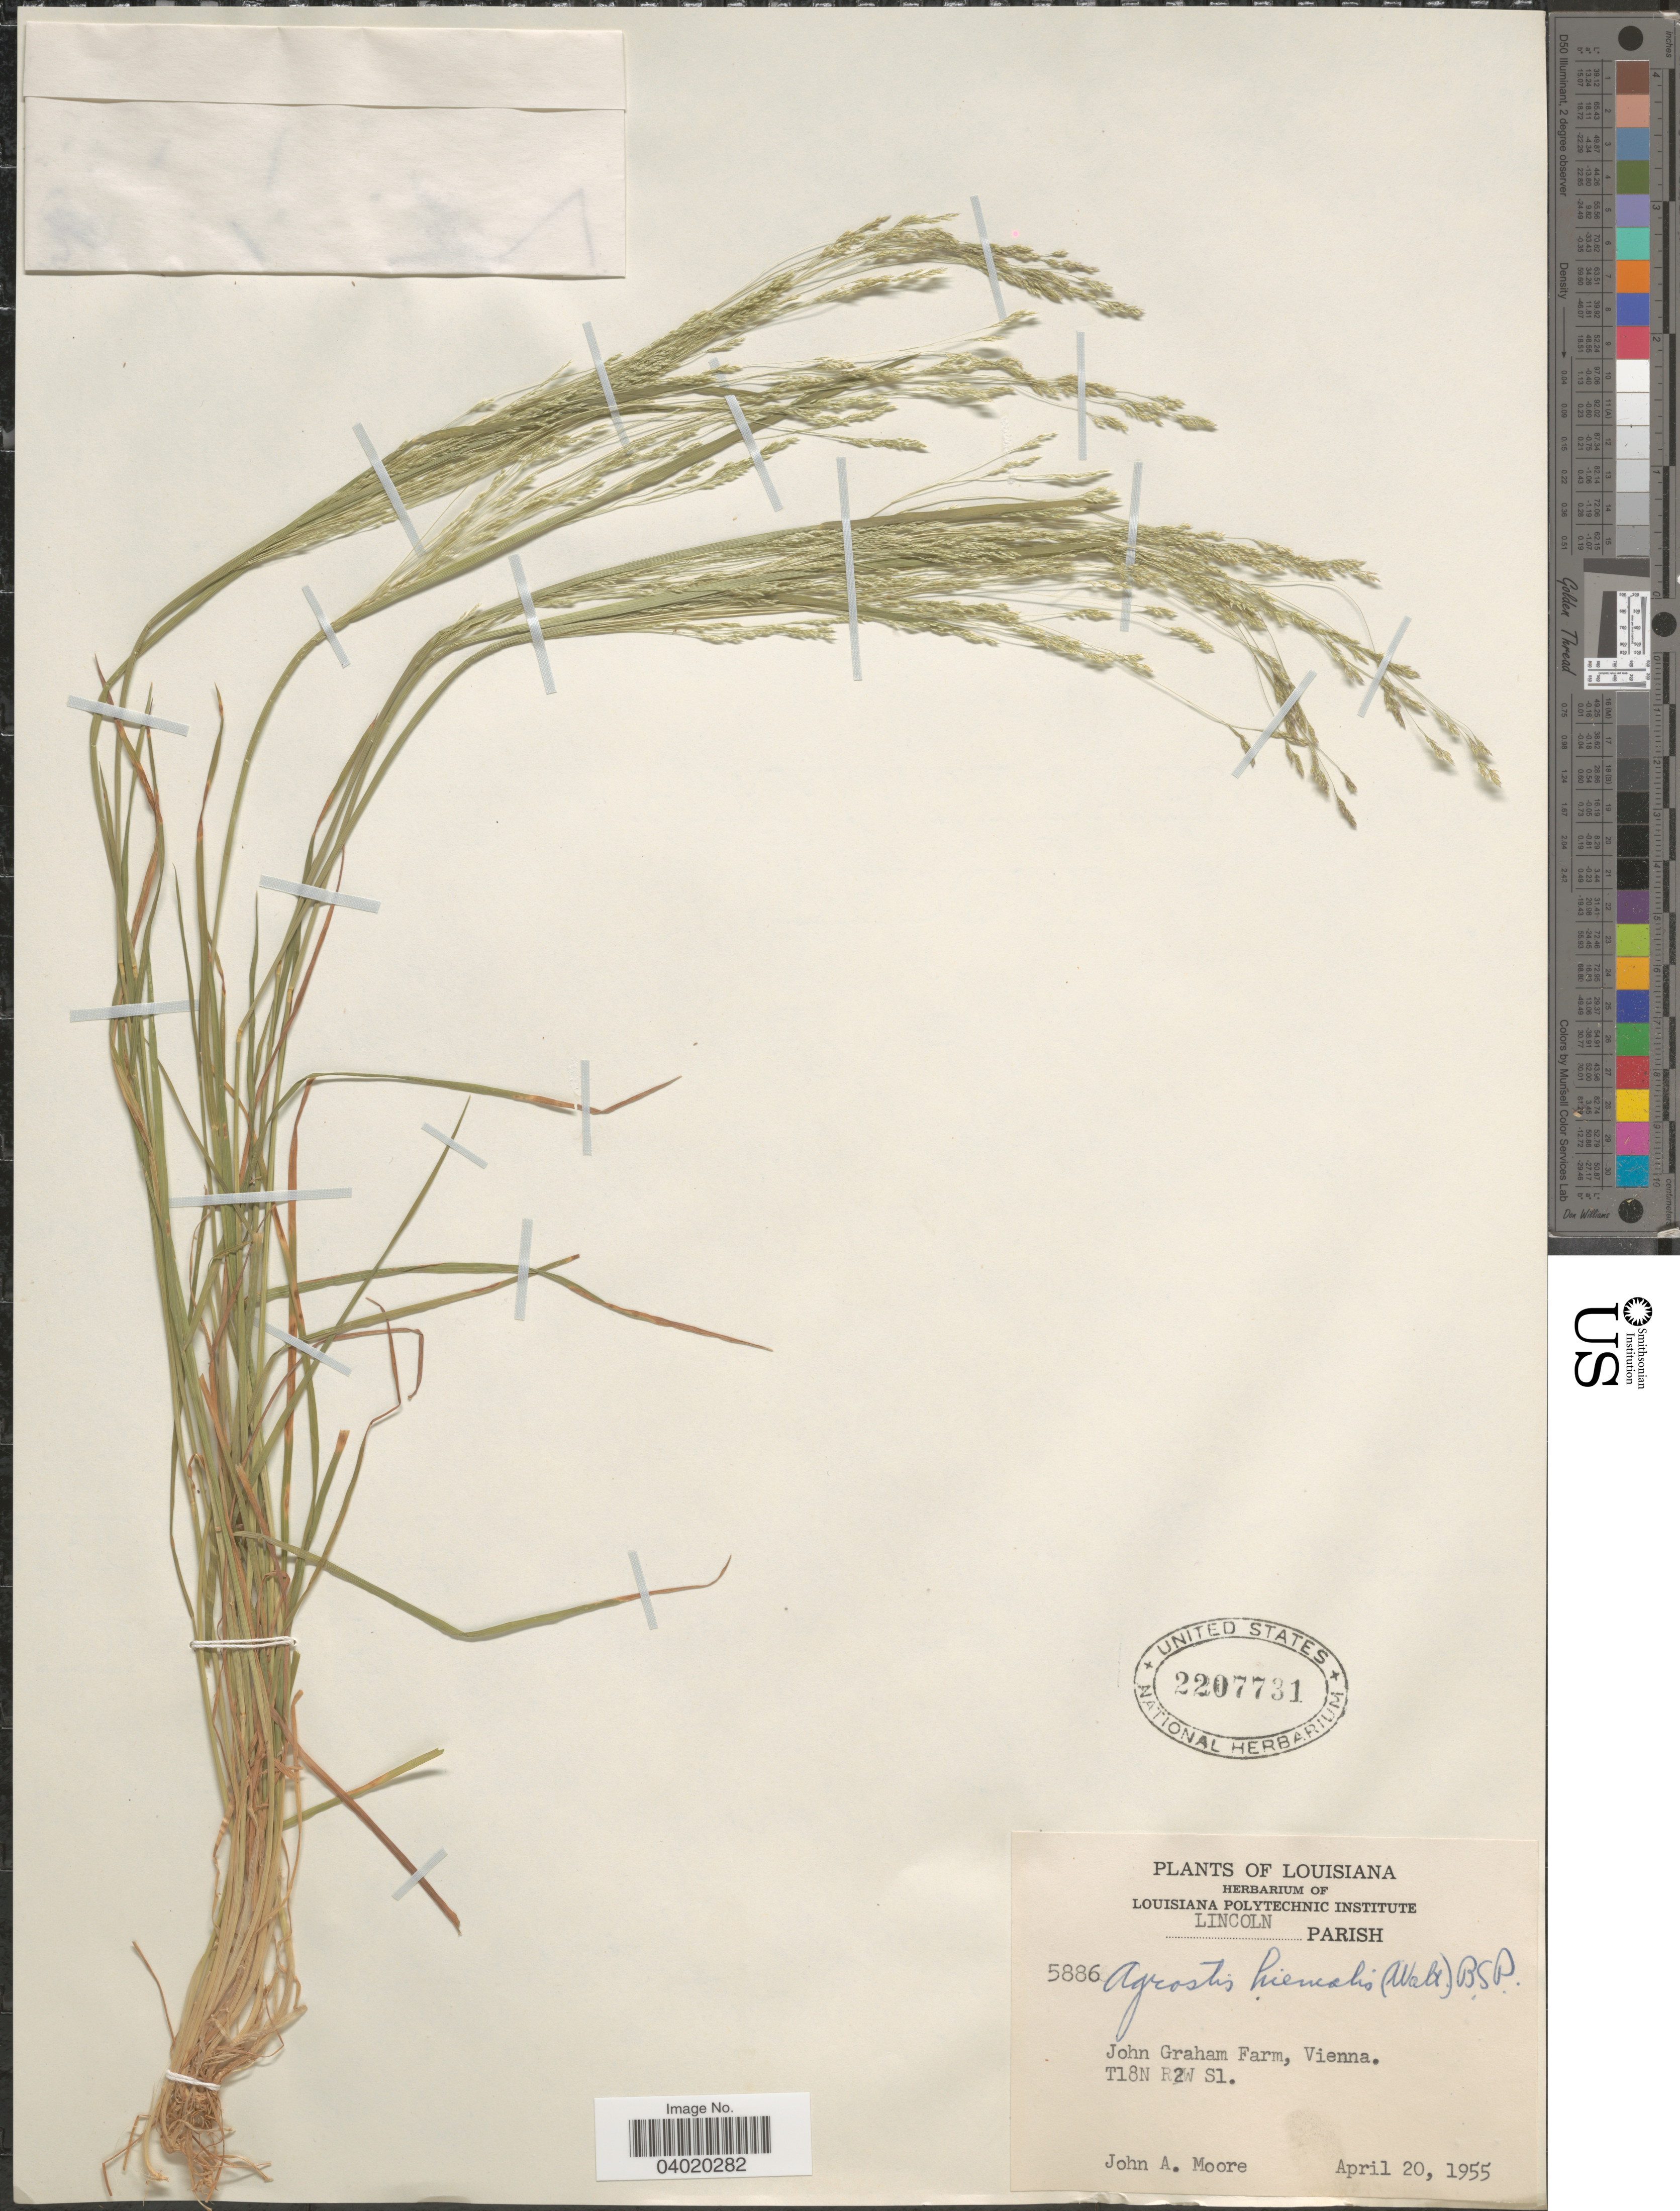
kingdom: Plantae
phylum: Tracheophyta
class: Liliopsida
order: Poales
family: Poaceae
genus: Agrostis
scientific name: Agrostis hyemalis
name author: (Walter) Britton et al.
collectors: J. A. Moore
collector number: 5886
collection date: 1955-04-20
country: United States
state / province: Louisiana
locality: Lincoln Parish. John Graham Farm, Vienna. T18N R2W S1.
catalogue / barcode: US 2207731